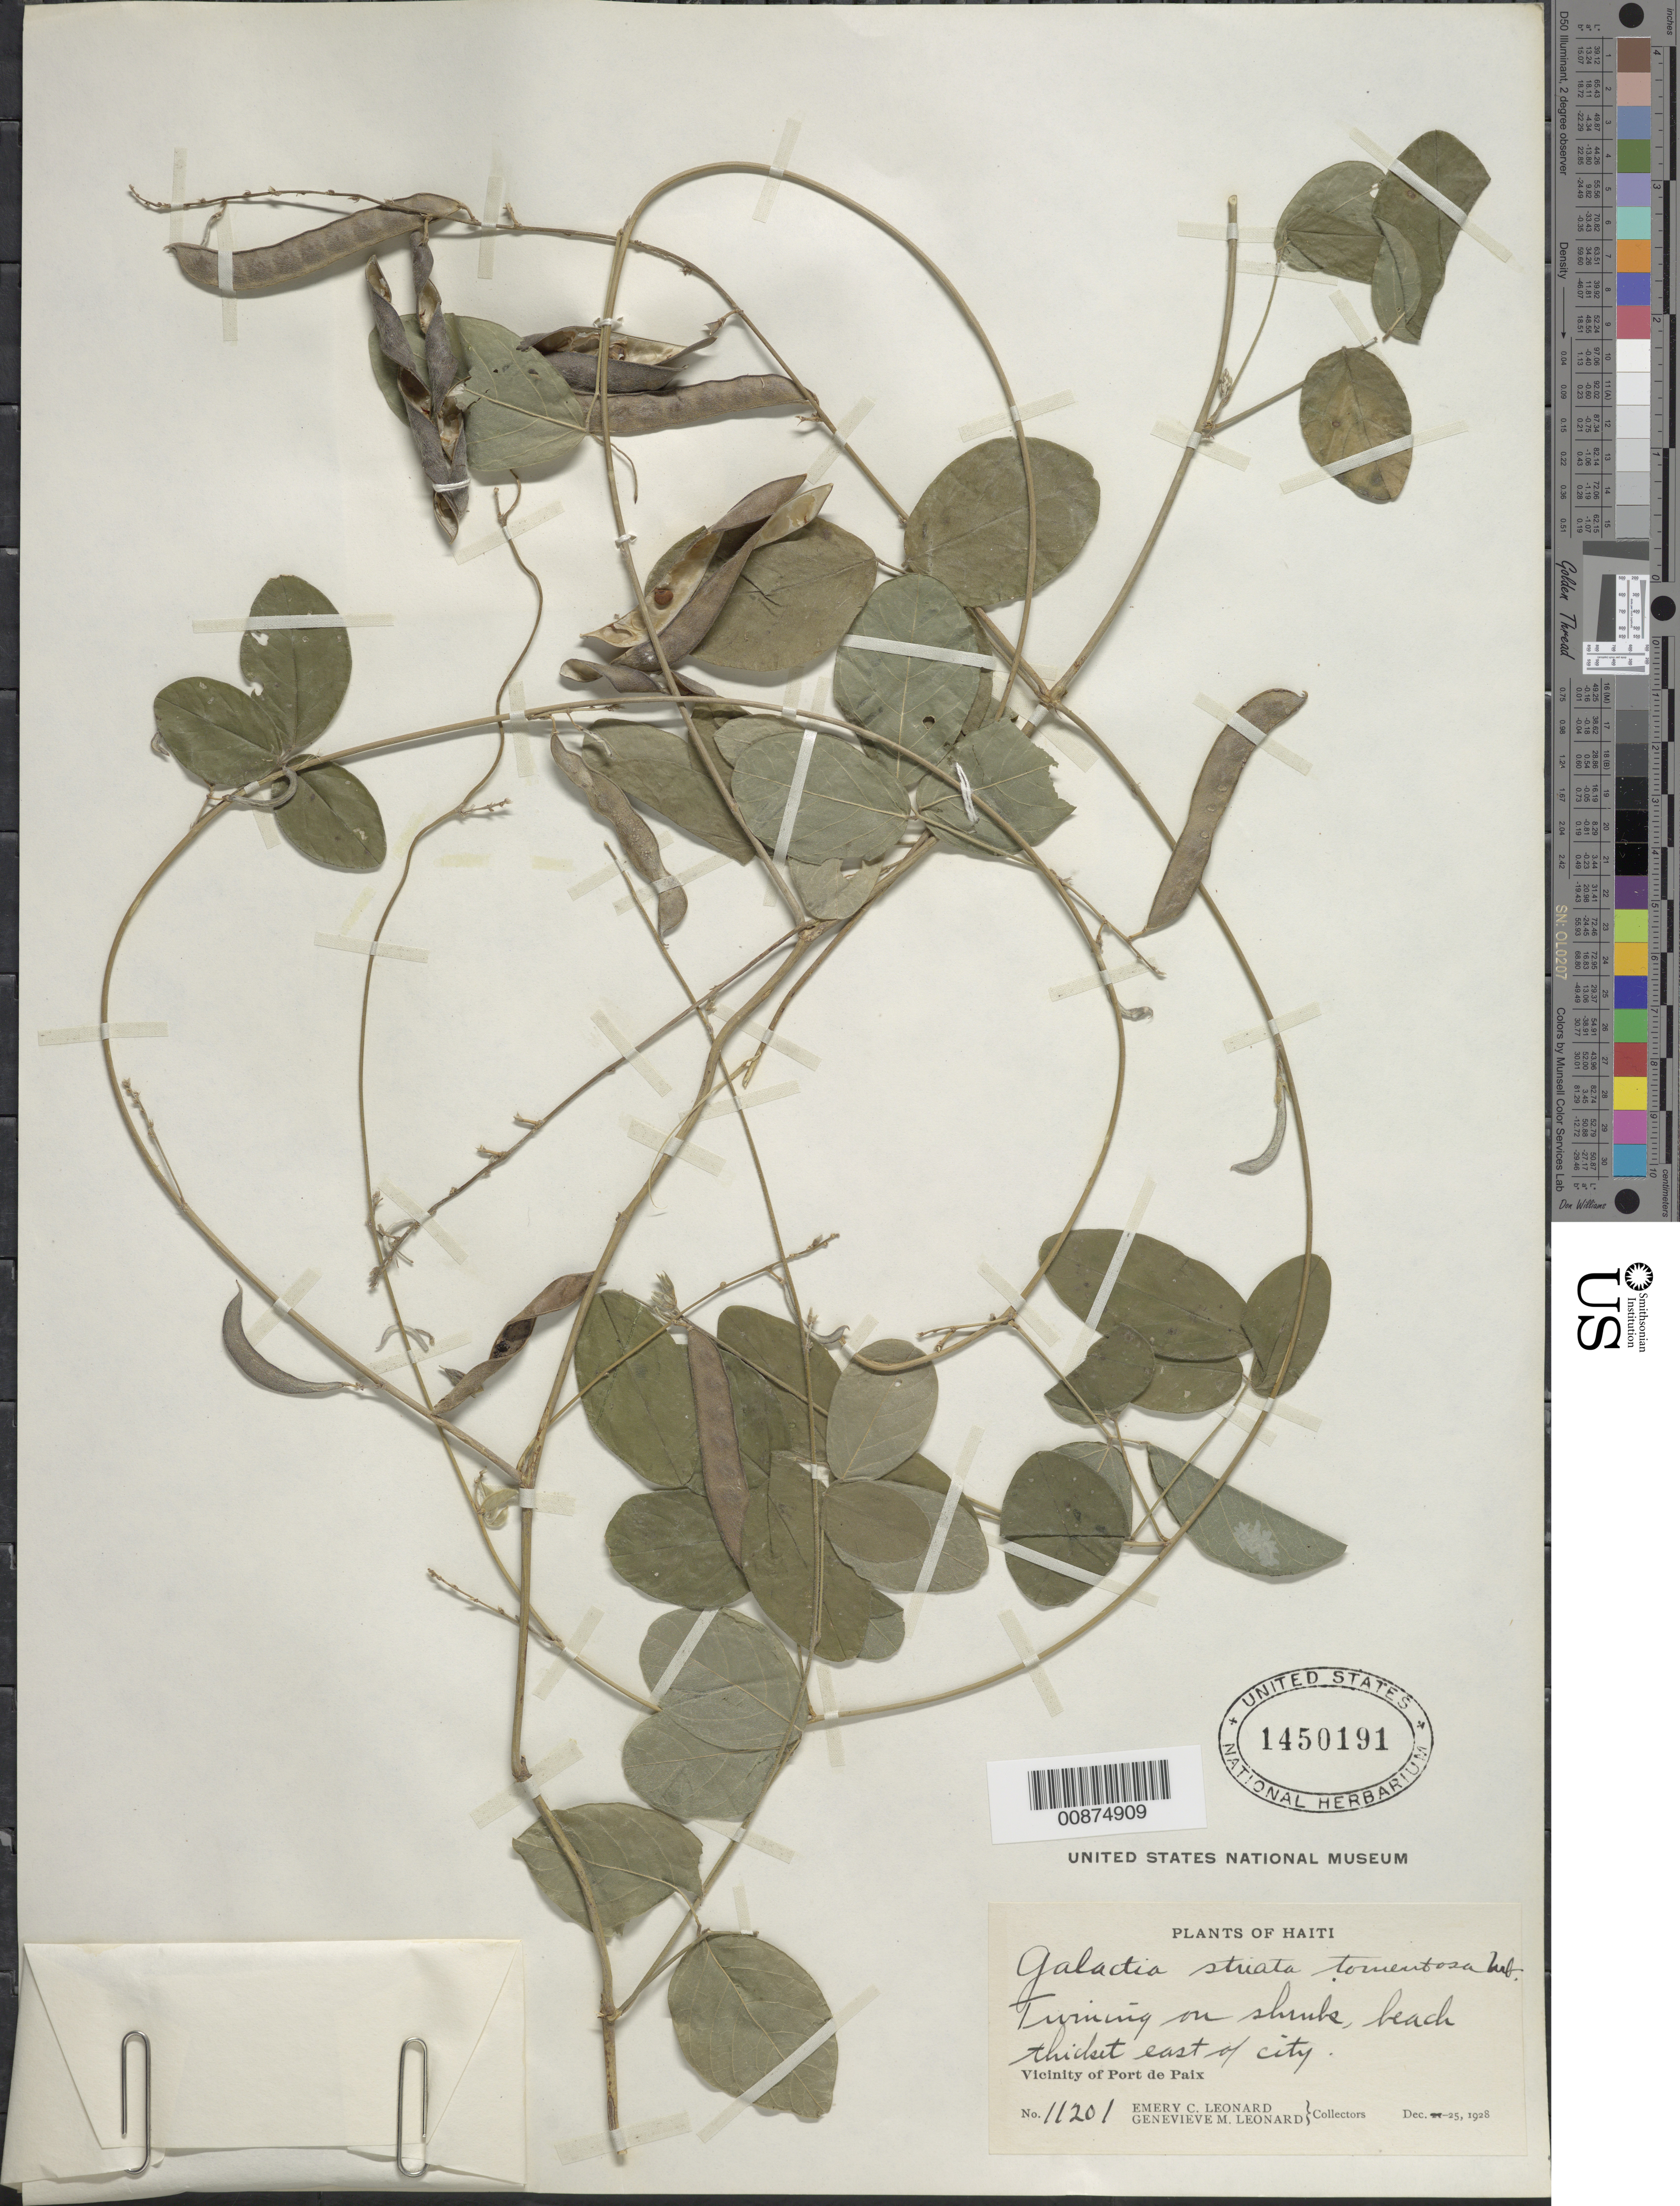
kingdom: Plantae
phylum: Tracheophyta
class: Magnoliopsida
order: Fabales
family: Fabaceae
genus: Galactia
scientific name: Galactia striata var. tomentosa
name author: (Bertol.) Urb.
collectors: E. C. Leonard & G. M. Leonard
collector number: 11201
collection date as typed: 25 Dec 1928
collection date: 1928-12-25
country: Haiti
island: Hispaniola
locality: Vicinity of Port de Paix. Beach thicket east of city.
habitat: Twining on shrubs. Beach.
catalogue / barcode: US 1450191